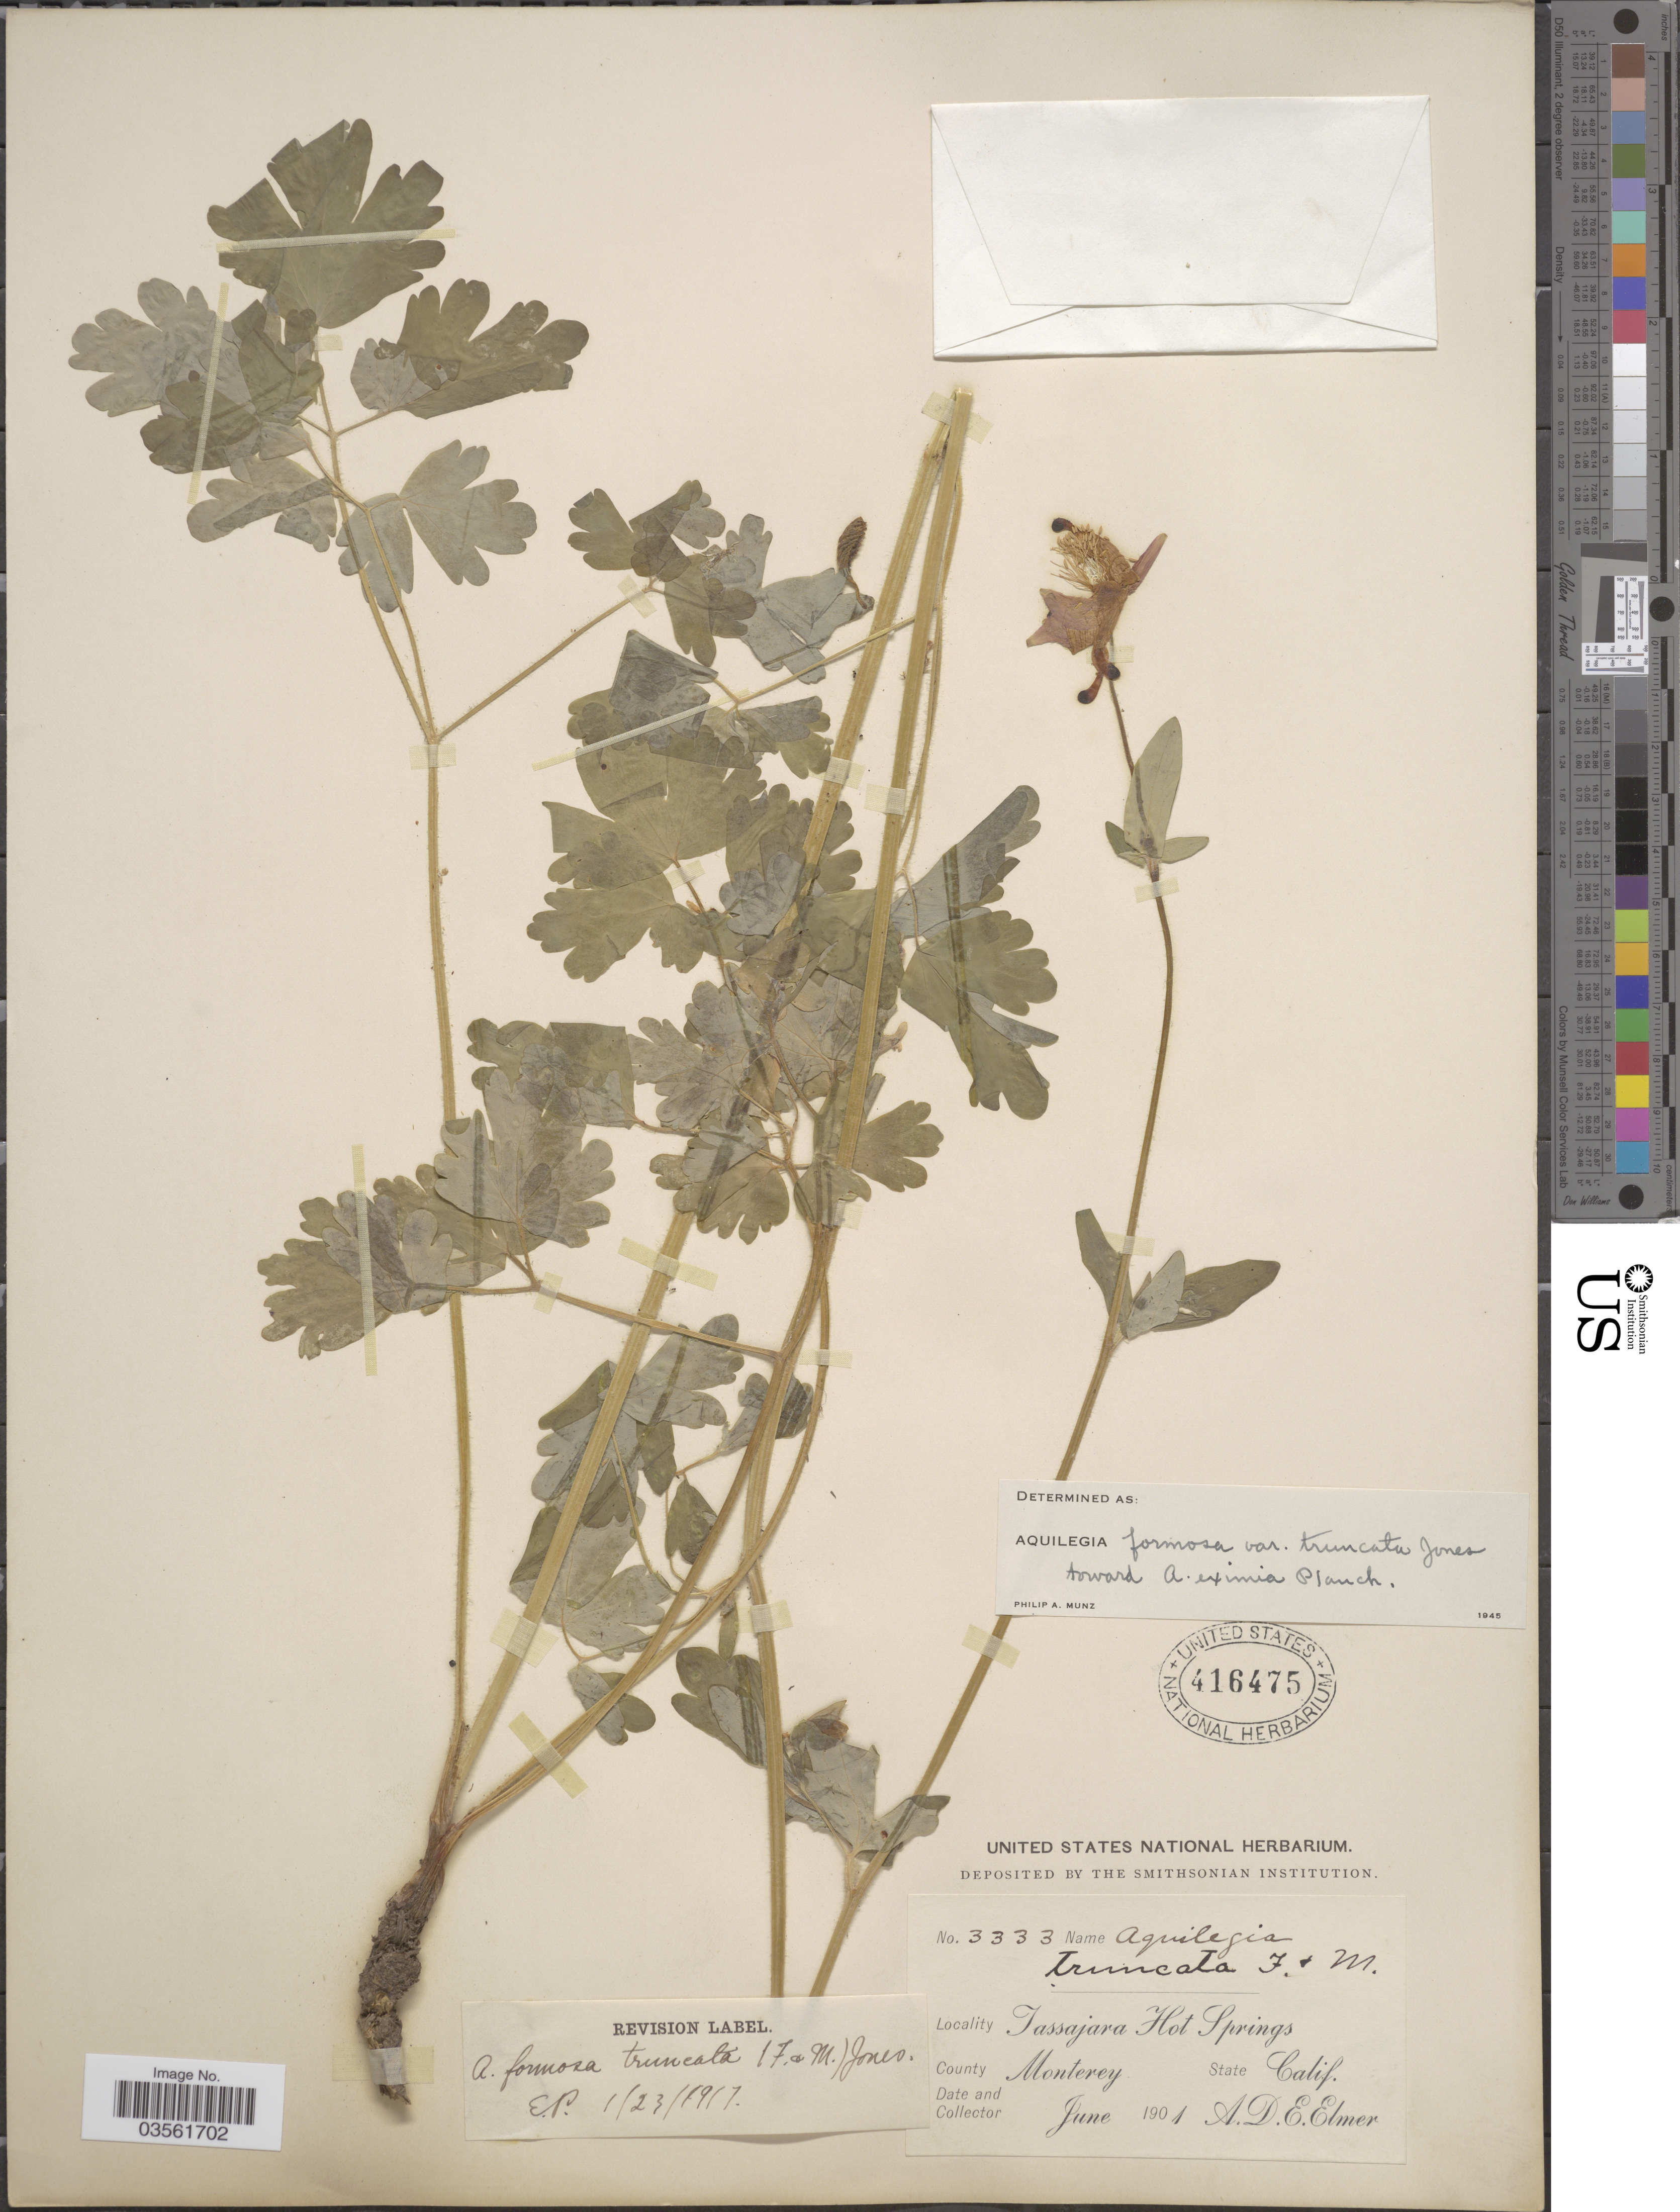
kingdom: Plantae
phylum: Tracheophyta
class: Magnoliopsida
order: Ranunculales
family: Ranunculaceae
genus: Aquilegia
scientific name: Aquilegia formosa var. truncata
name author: M.E. Jones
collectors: A. D. E. Elmer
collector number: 3333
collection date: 1901-06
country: United States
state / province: California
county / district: Monterey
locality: Tassajara Hot Springs. County Monterey.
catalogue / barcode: US 416475